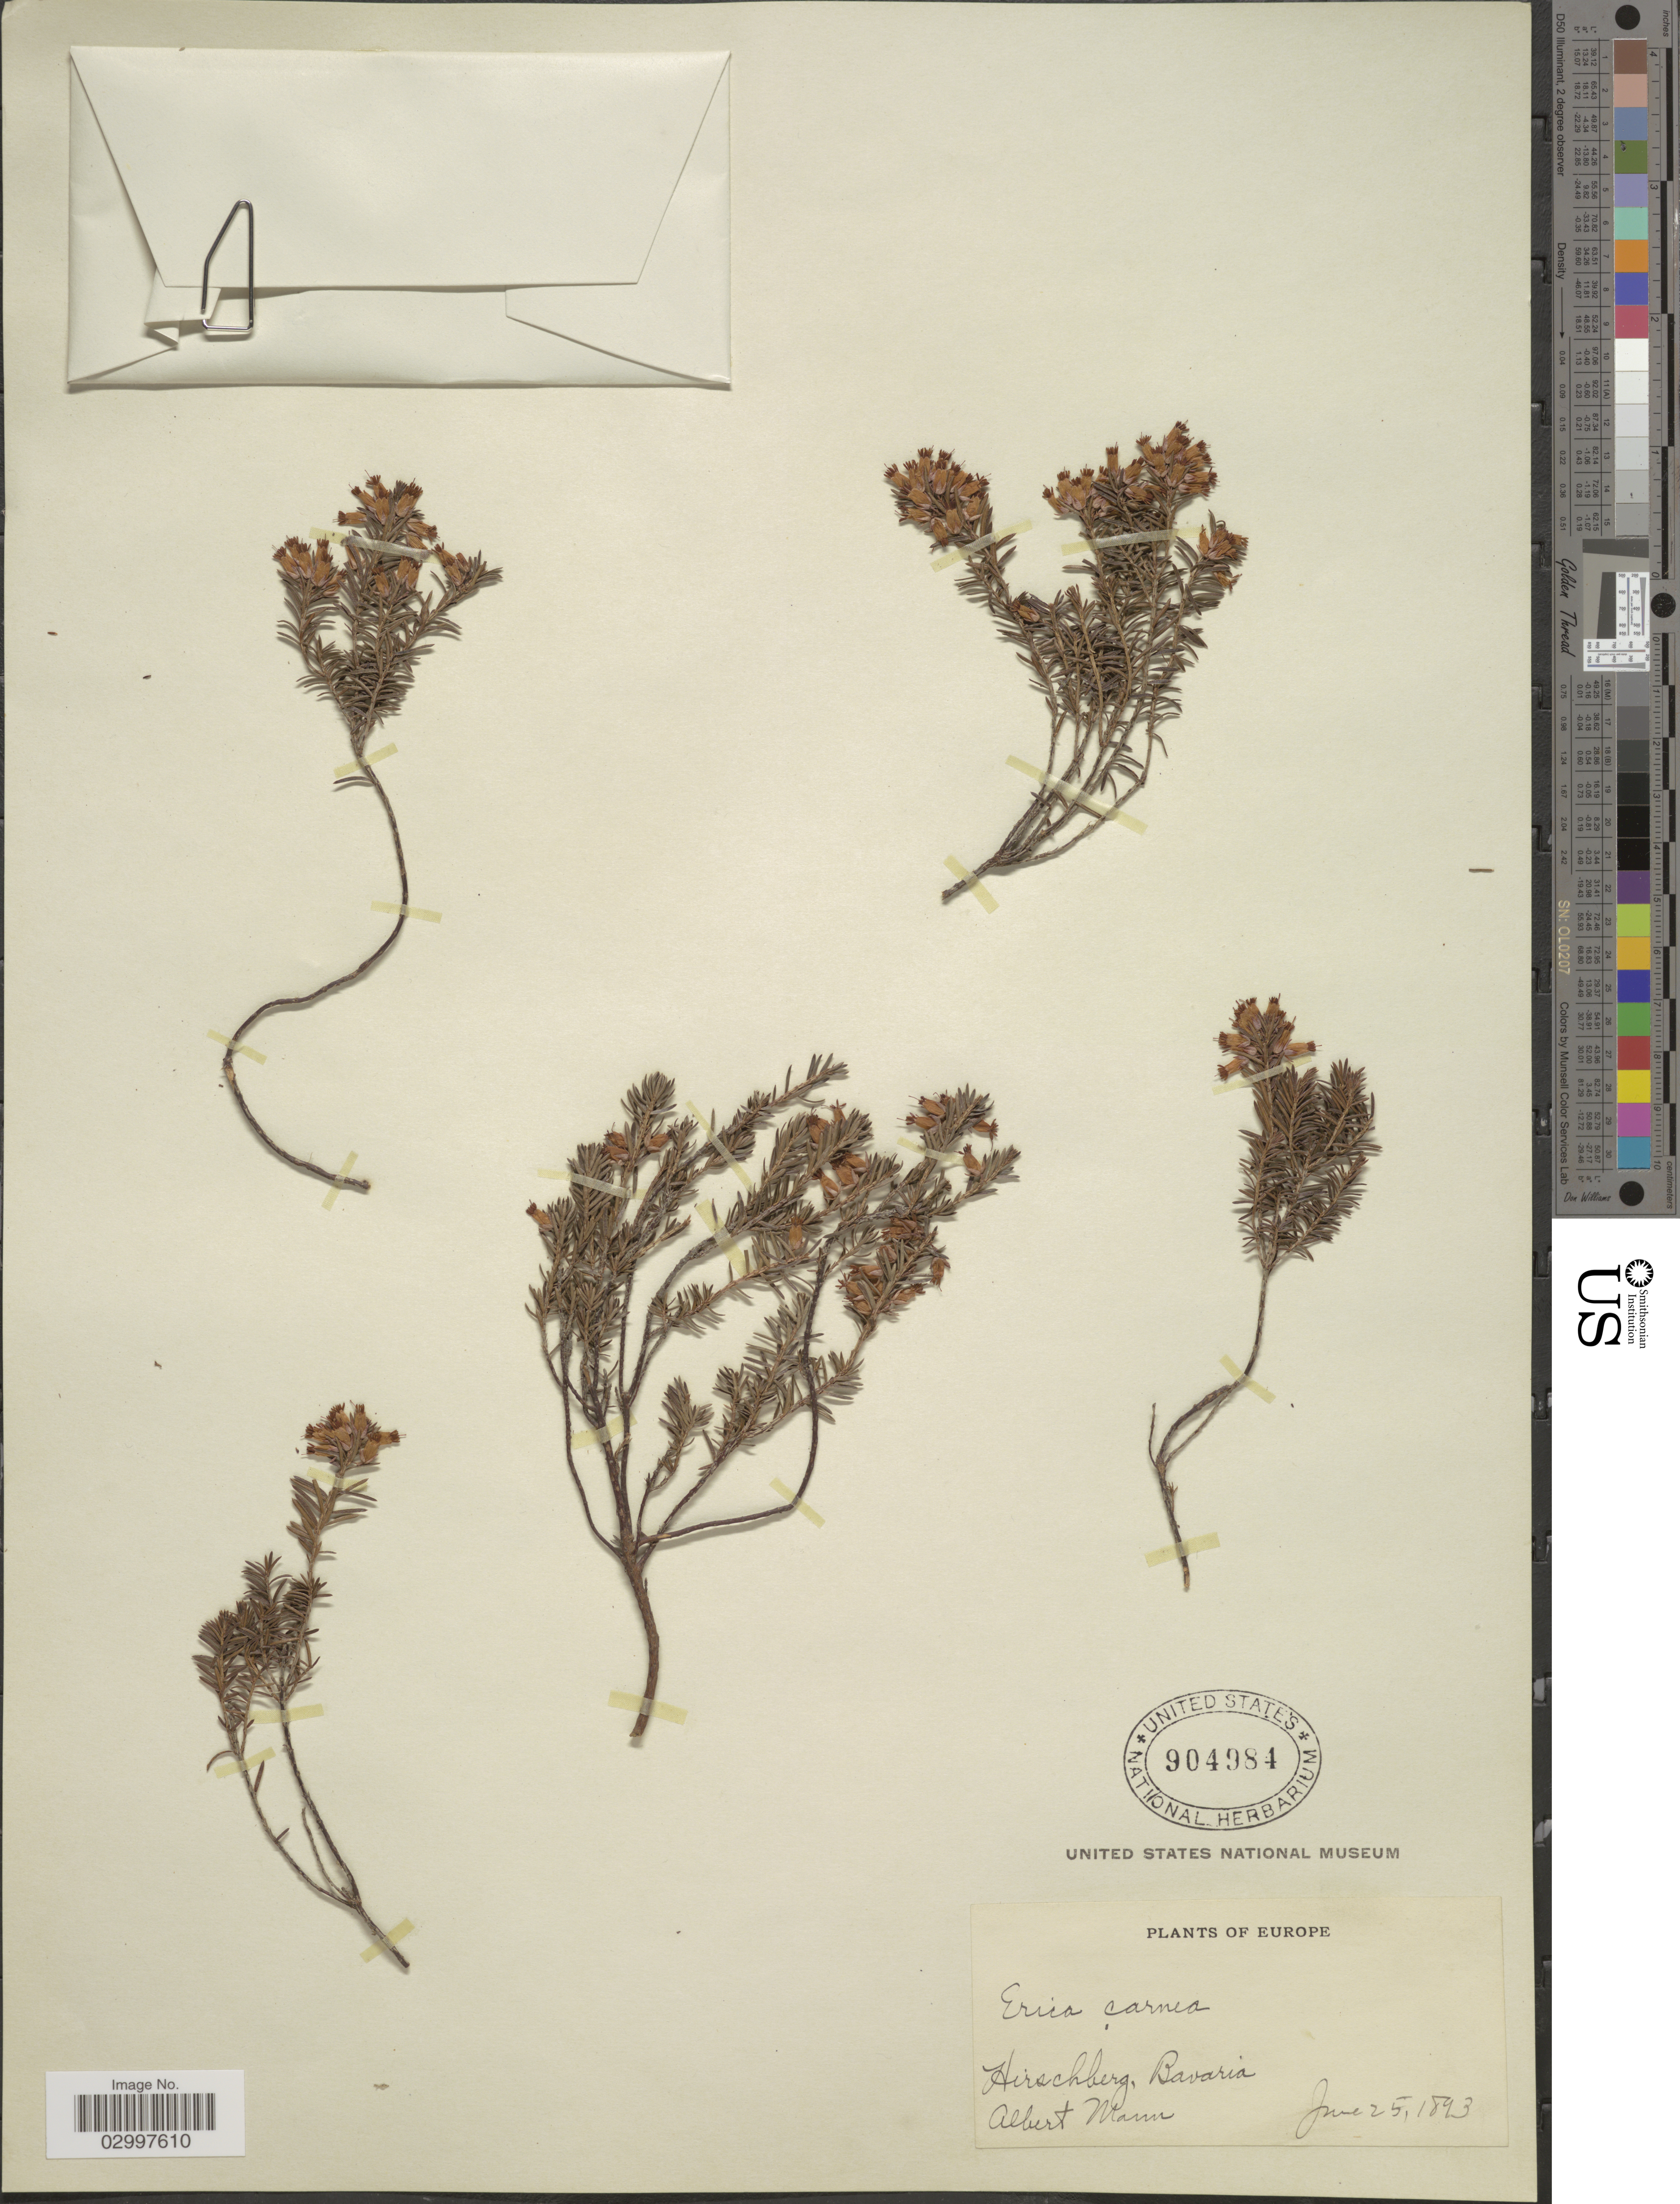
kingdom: Plantae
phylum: Tracheophyta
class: Magnoliopsida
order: Ericales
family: Ericaceae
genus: Erica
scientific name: Erica carnea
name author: L.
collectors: A. Mann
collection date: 1893-06-25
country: Germany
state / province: Bayern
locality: Hirschberg, Bavaria.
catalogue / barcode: US 904984